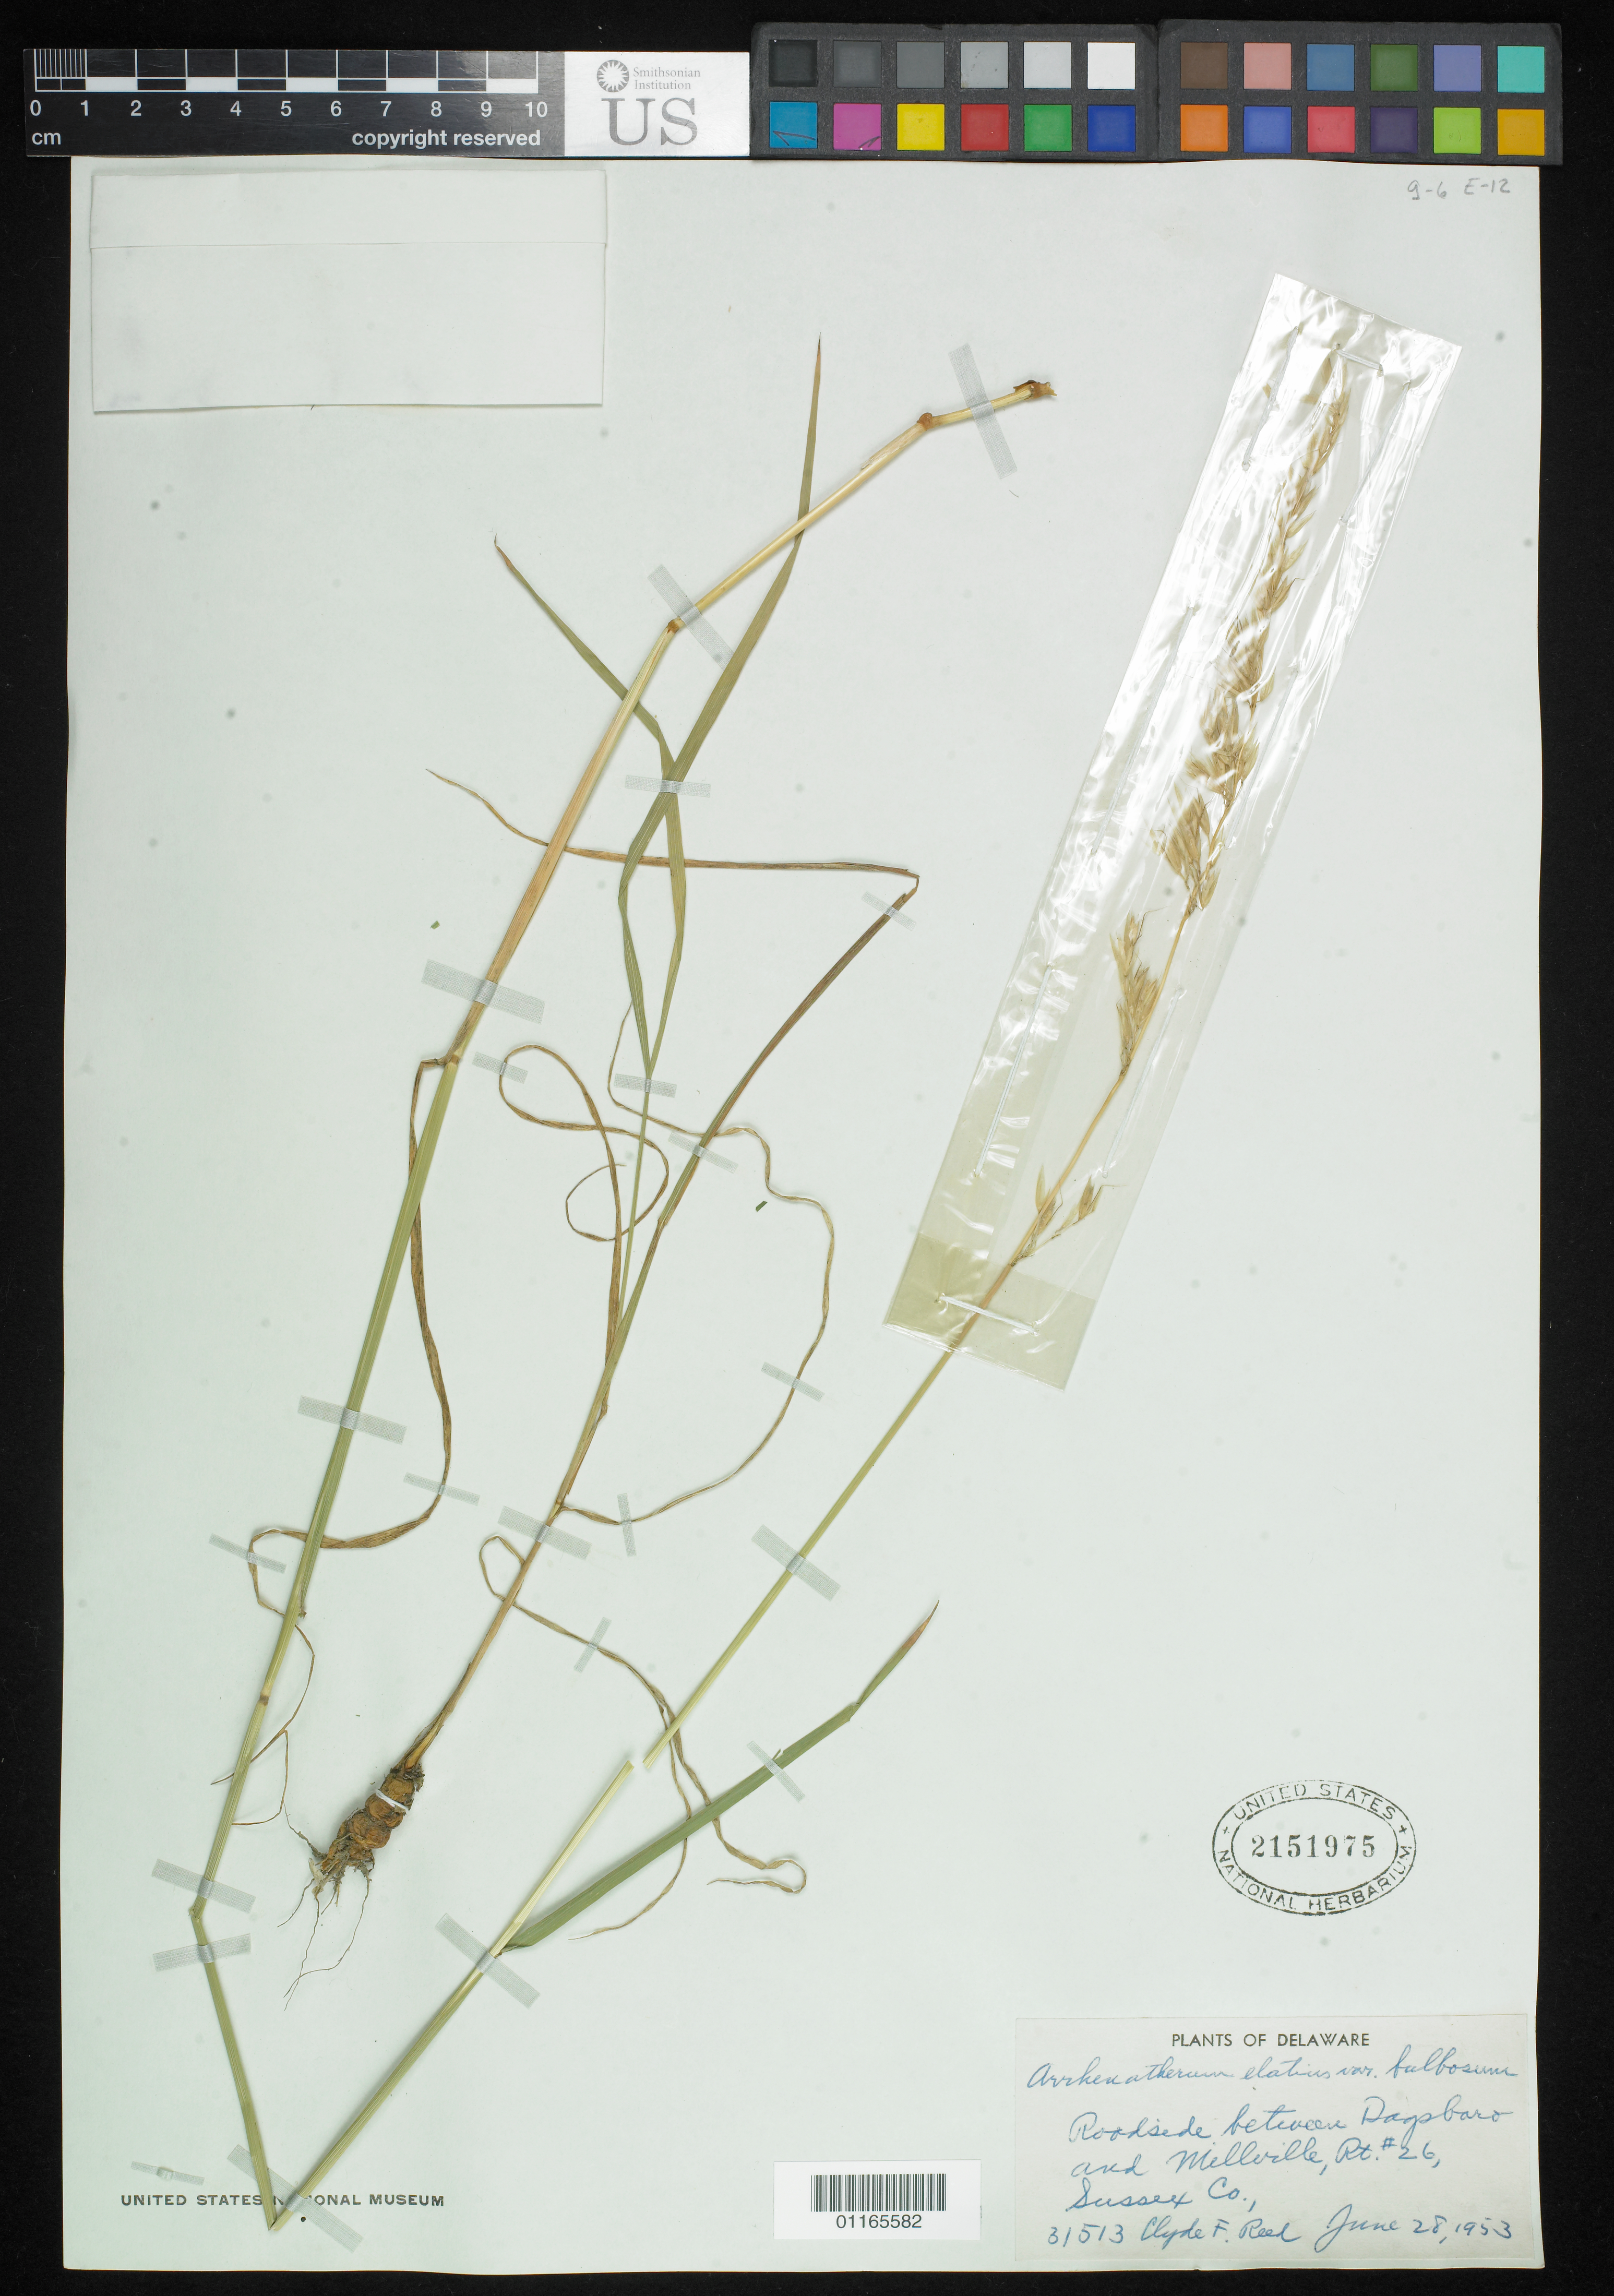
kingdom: Plantae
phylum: Tracheophyta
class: Liliopsida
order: Poales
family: Poaceae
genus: Arrhenatherum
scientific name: Arrhenatherum elatius var. bulbosum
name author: (Willd.) Spenn.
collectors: C. F. Reed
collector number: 31513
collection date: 1953-06-28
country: United States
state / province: Delaware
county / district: Sussex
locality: Roadside between Dagsboro and Millville, Rt.#26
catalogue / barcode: US 2151975